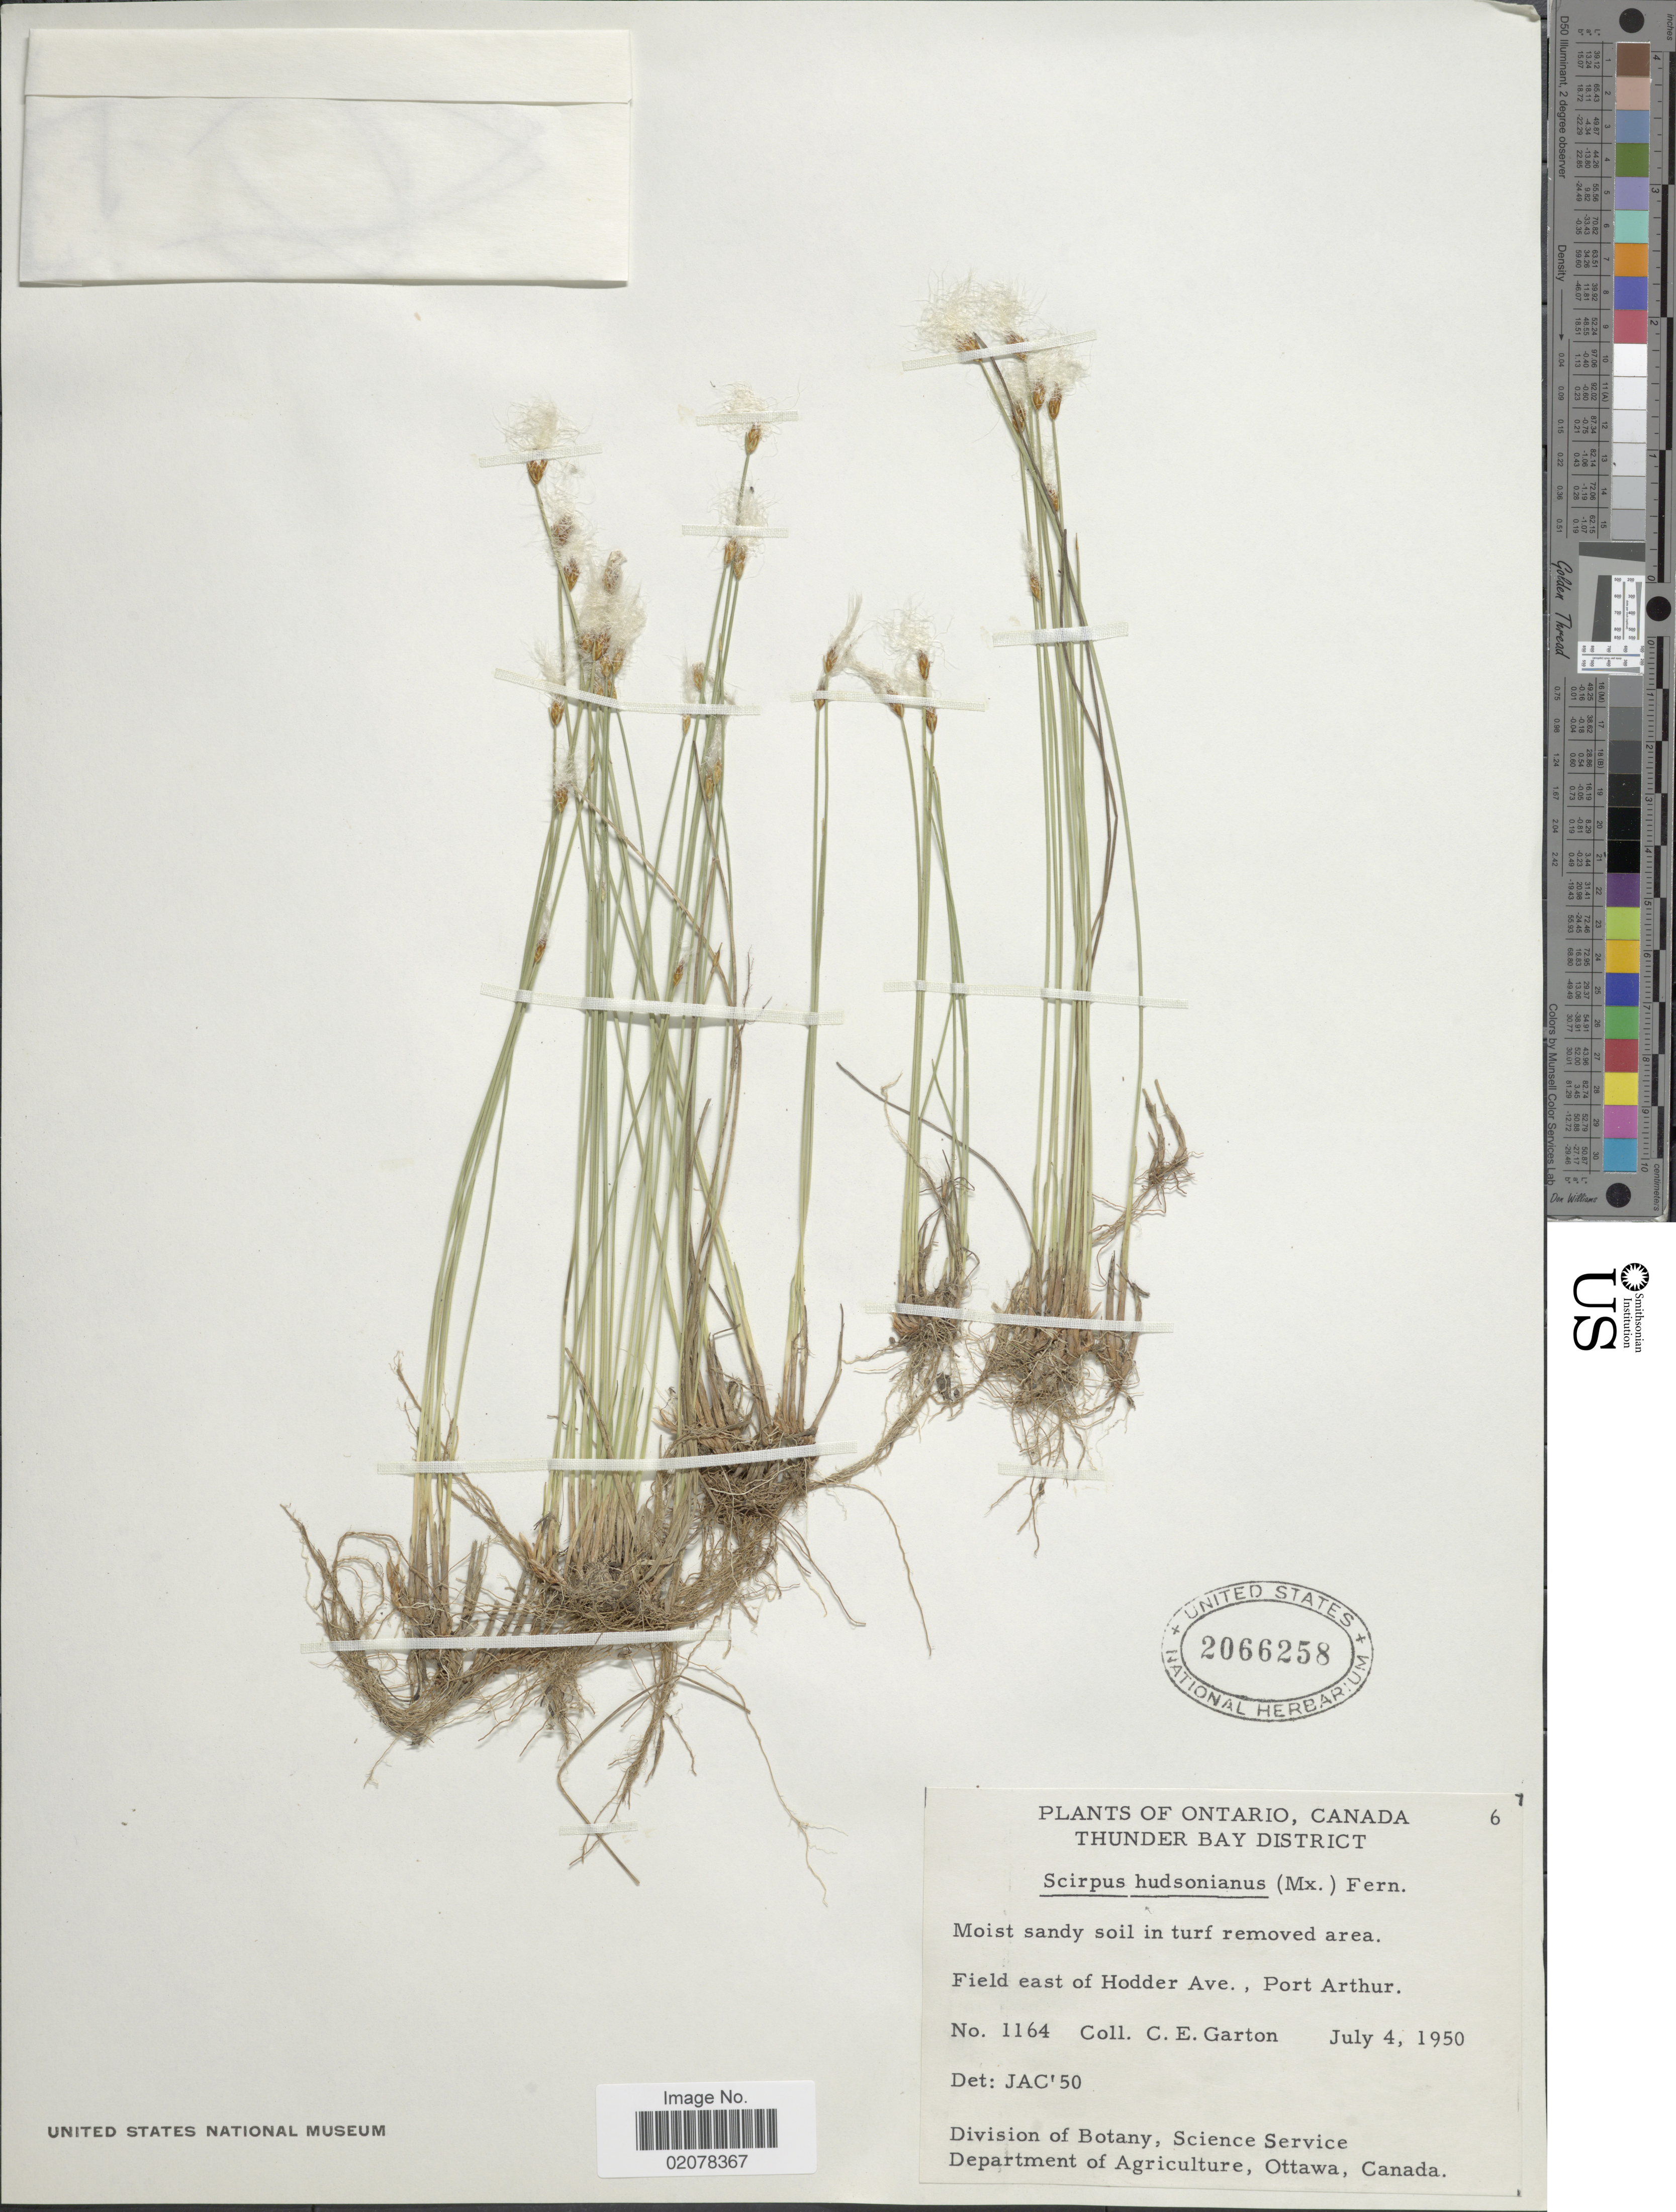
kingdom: Plantae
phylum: Tracheophyta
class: Liliopsida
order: Poales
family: Cyperaceae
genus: Trichophorum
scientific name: Trichophorum alpinum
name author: (L.) Pers.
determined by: Strong, M. T., (US), Smithsonian Institution - National Museum of Natural History (UNITED STATES)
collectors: C. E. Garton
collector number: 1164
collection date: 1950-07-04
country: Canada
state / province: Ontario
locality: Thunder Bay District, moist sandy soil in turf removed area, field east of Hodder Ave., Port Arthur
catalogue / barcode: US 2066258